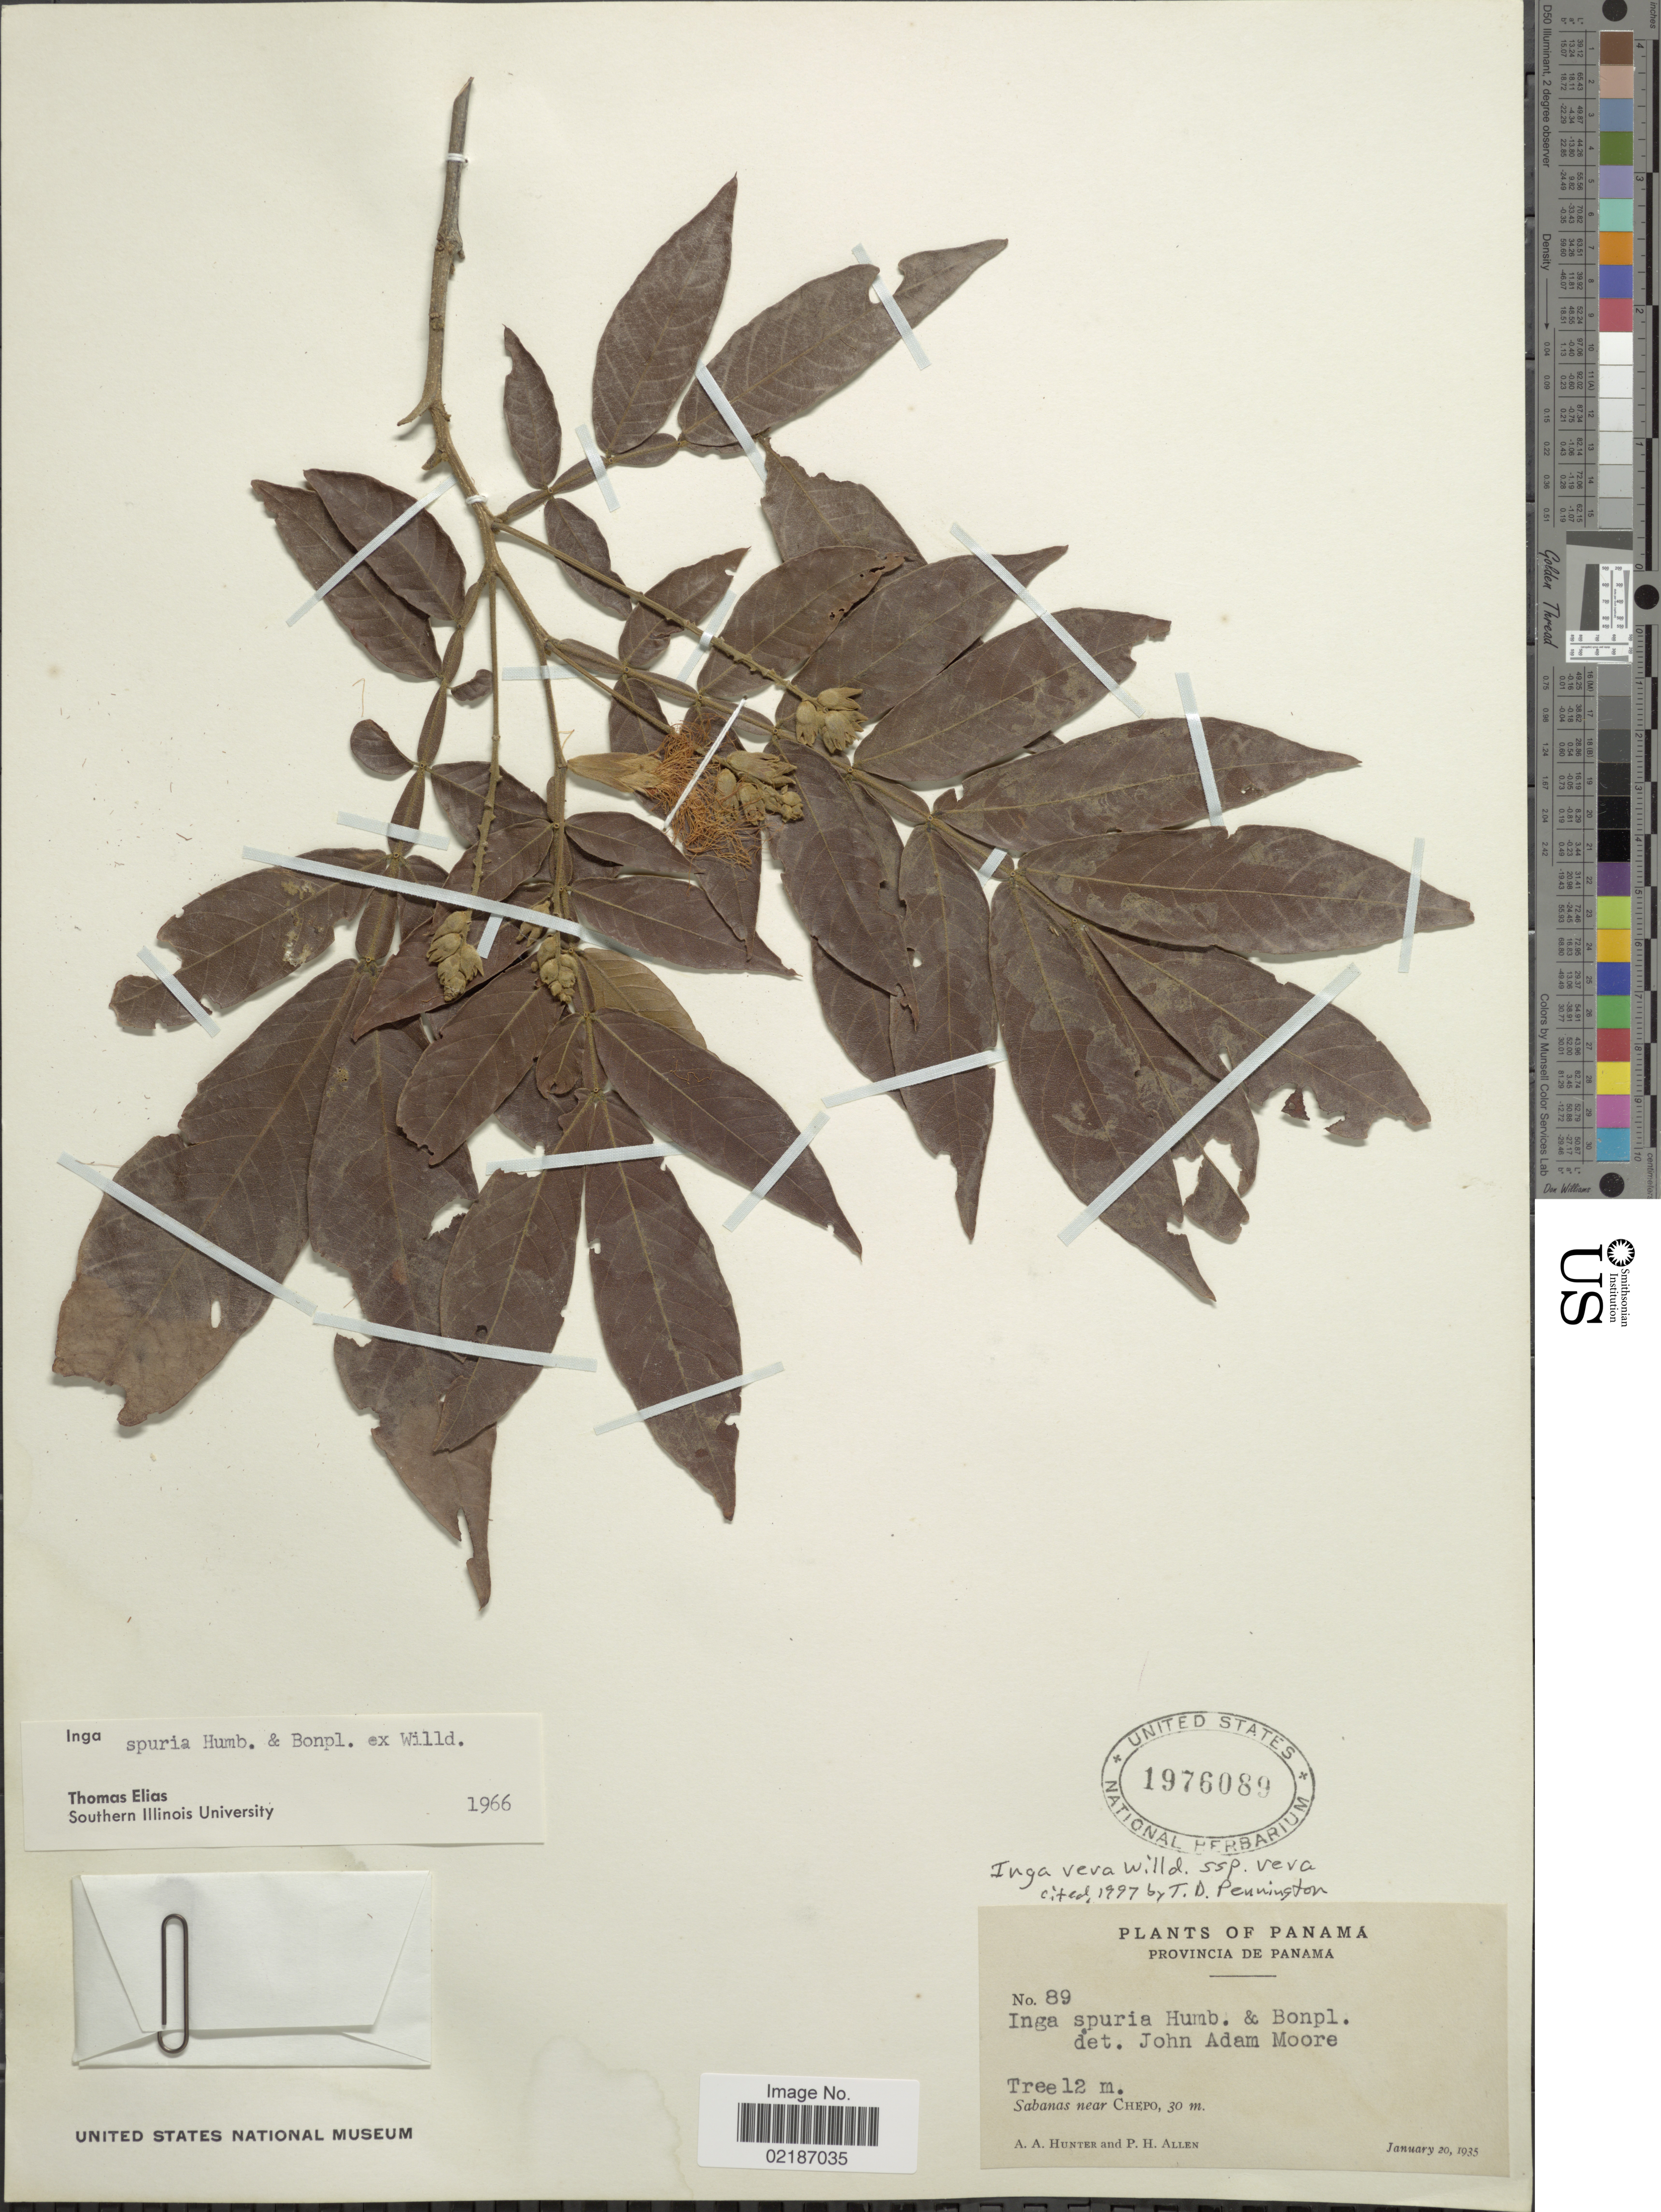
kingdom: Plantae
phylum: Tracheophyta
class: Magnoliopsida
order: Fabales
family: Fabaceae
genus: Inga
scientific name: Inga vera subsp. vera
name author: Willd.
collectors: A. Hunter & P. H. Allen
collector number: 89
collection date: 1935-01-20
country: Panama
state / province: Panamá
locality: Sabanas near Chapo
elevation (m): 30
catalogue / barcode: US 1976089